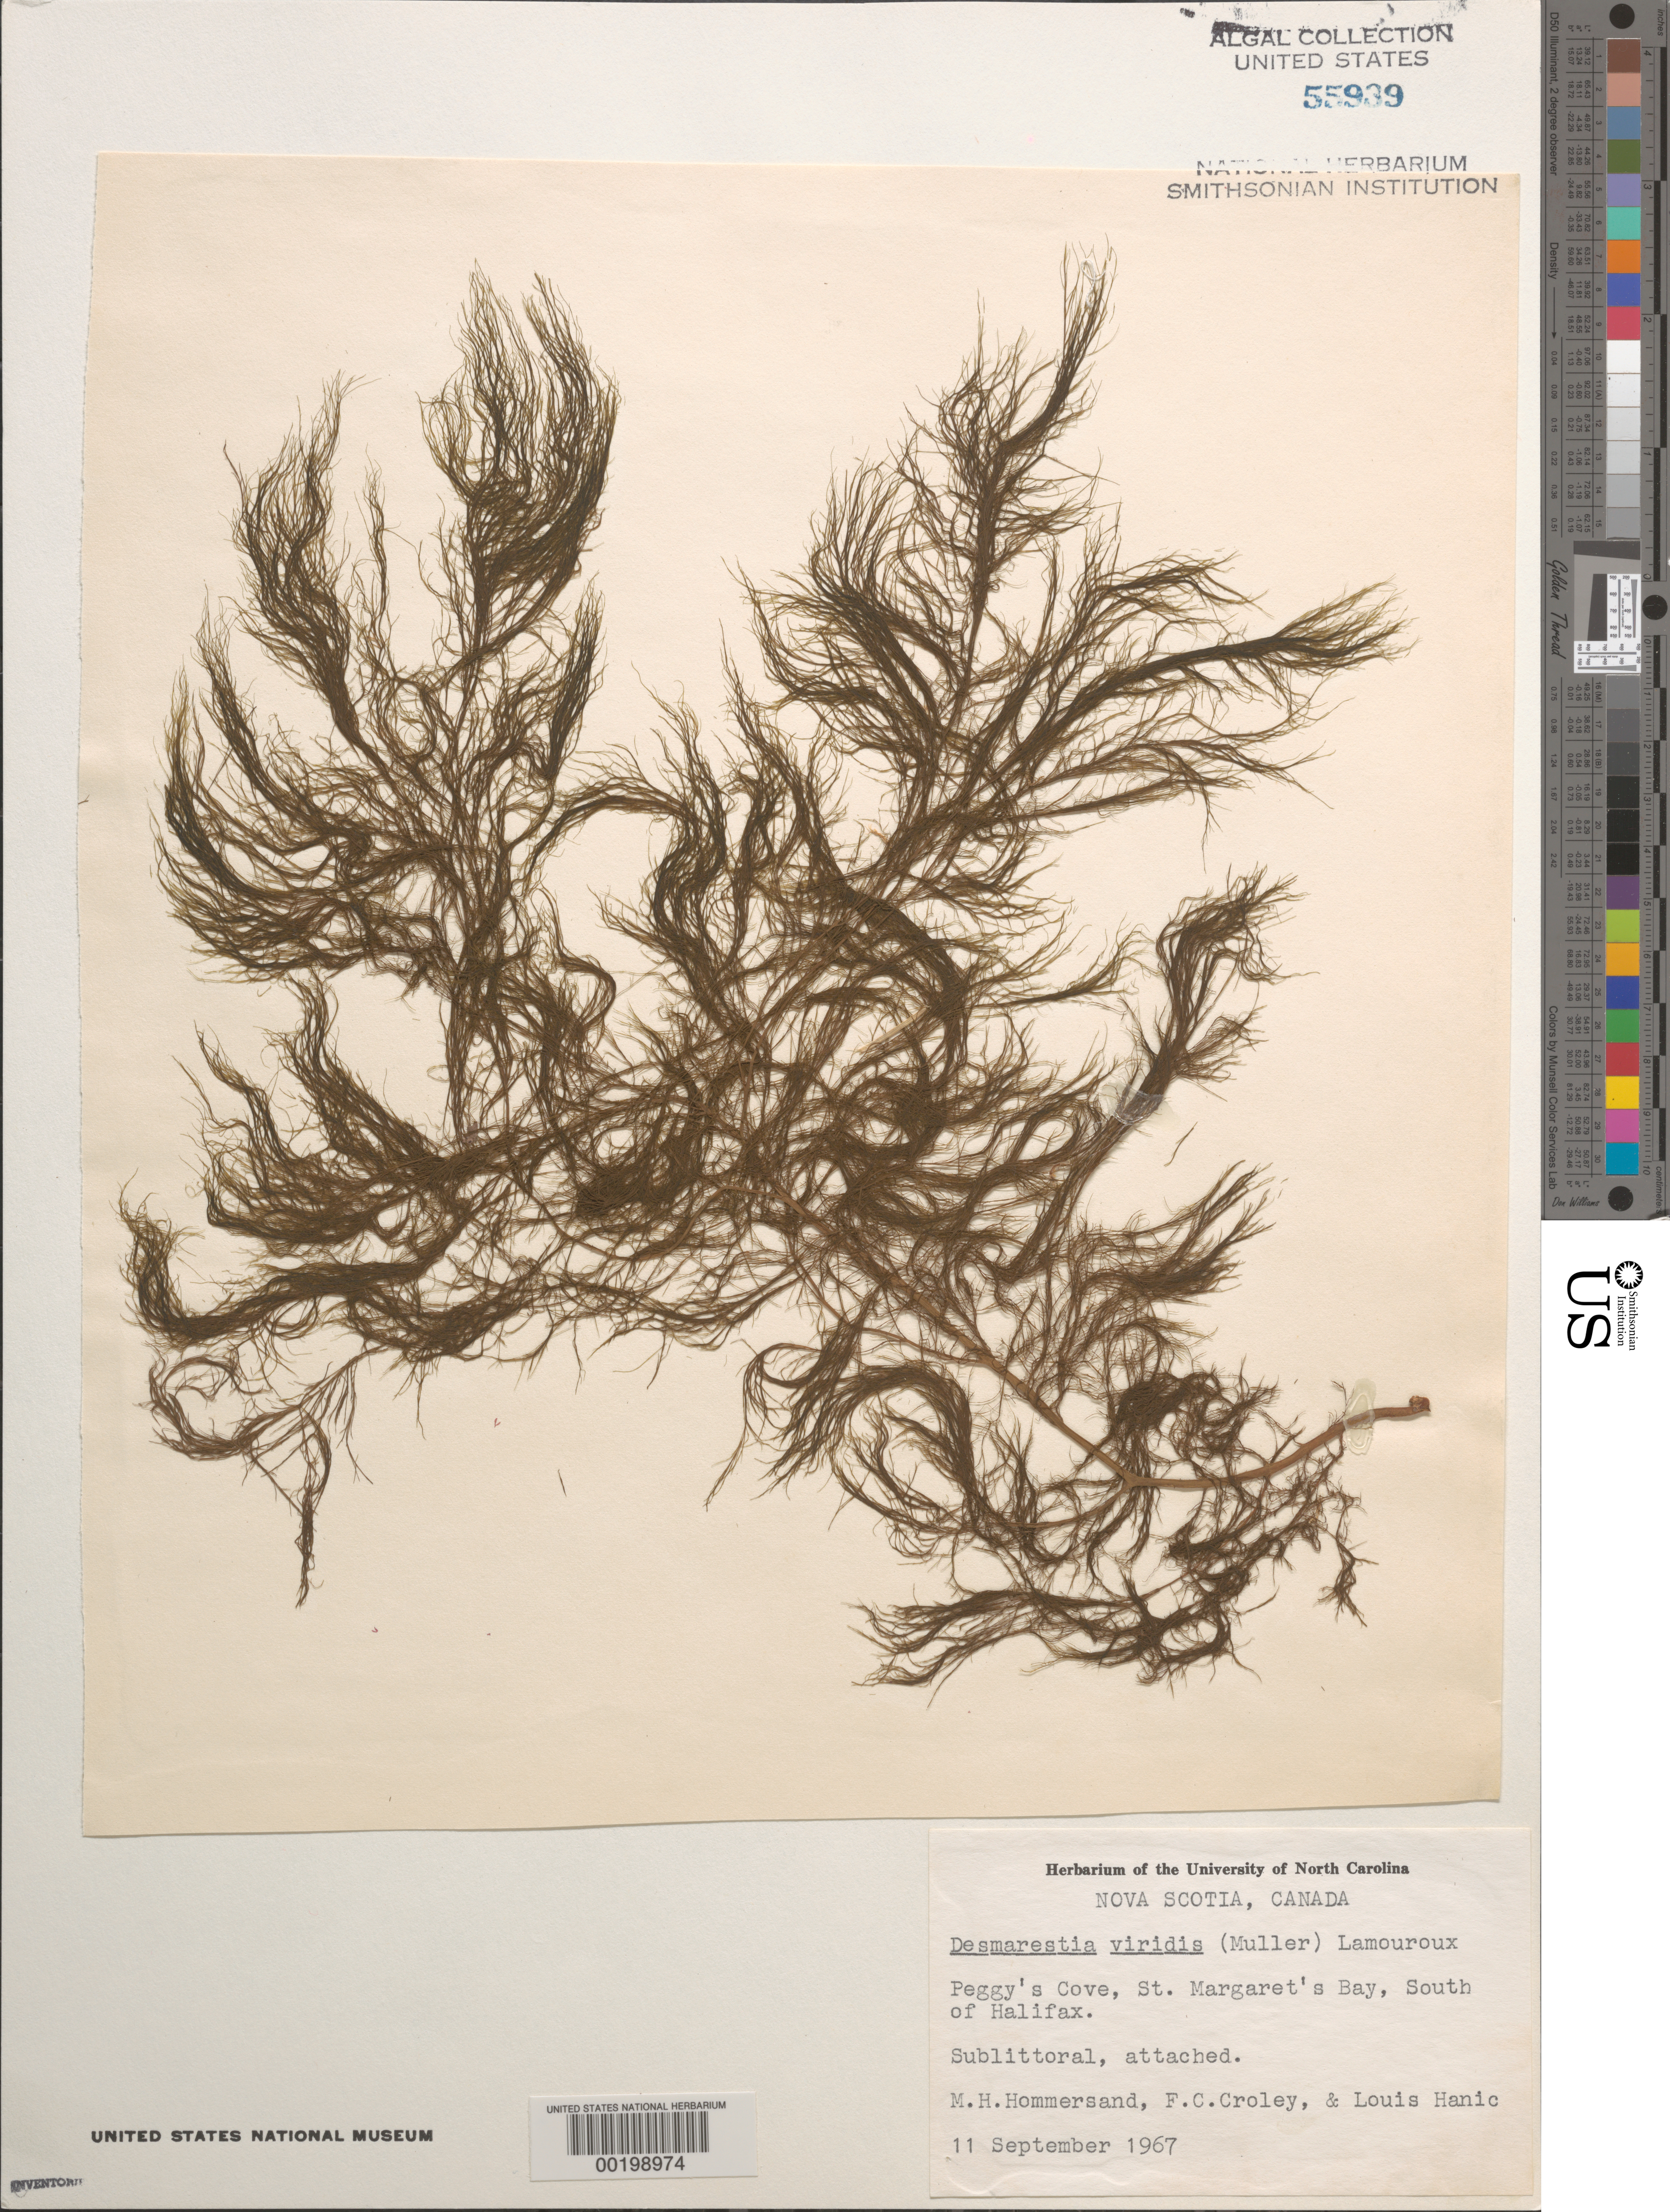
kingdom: Chromista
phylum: Ochrophyta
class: Phaeophyceae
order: Desmarestiales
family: Desmarestiaceae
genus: Desmarestia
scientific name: Desmarestia viridis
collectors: M. H. Hommersand, F. C. Croley & L. Hanic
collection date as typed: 11 Sep 1967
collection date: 1967-09-11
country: Canada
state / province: Nova Scotia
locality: Peggy's Cove, St. Margaret's Bay, south of Halifax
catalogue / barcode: US 55939